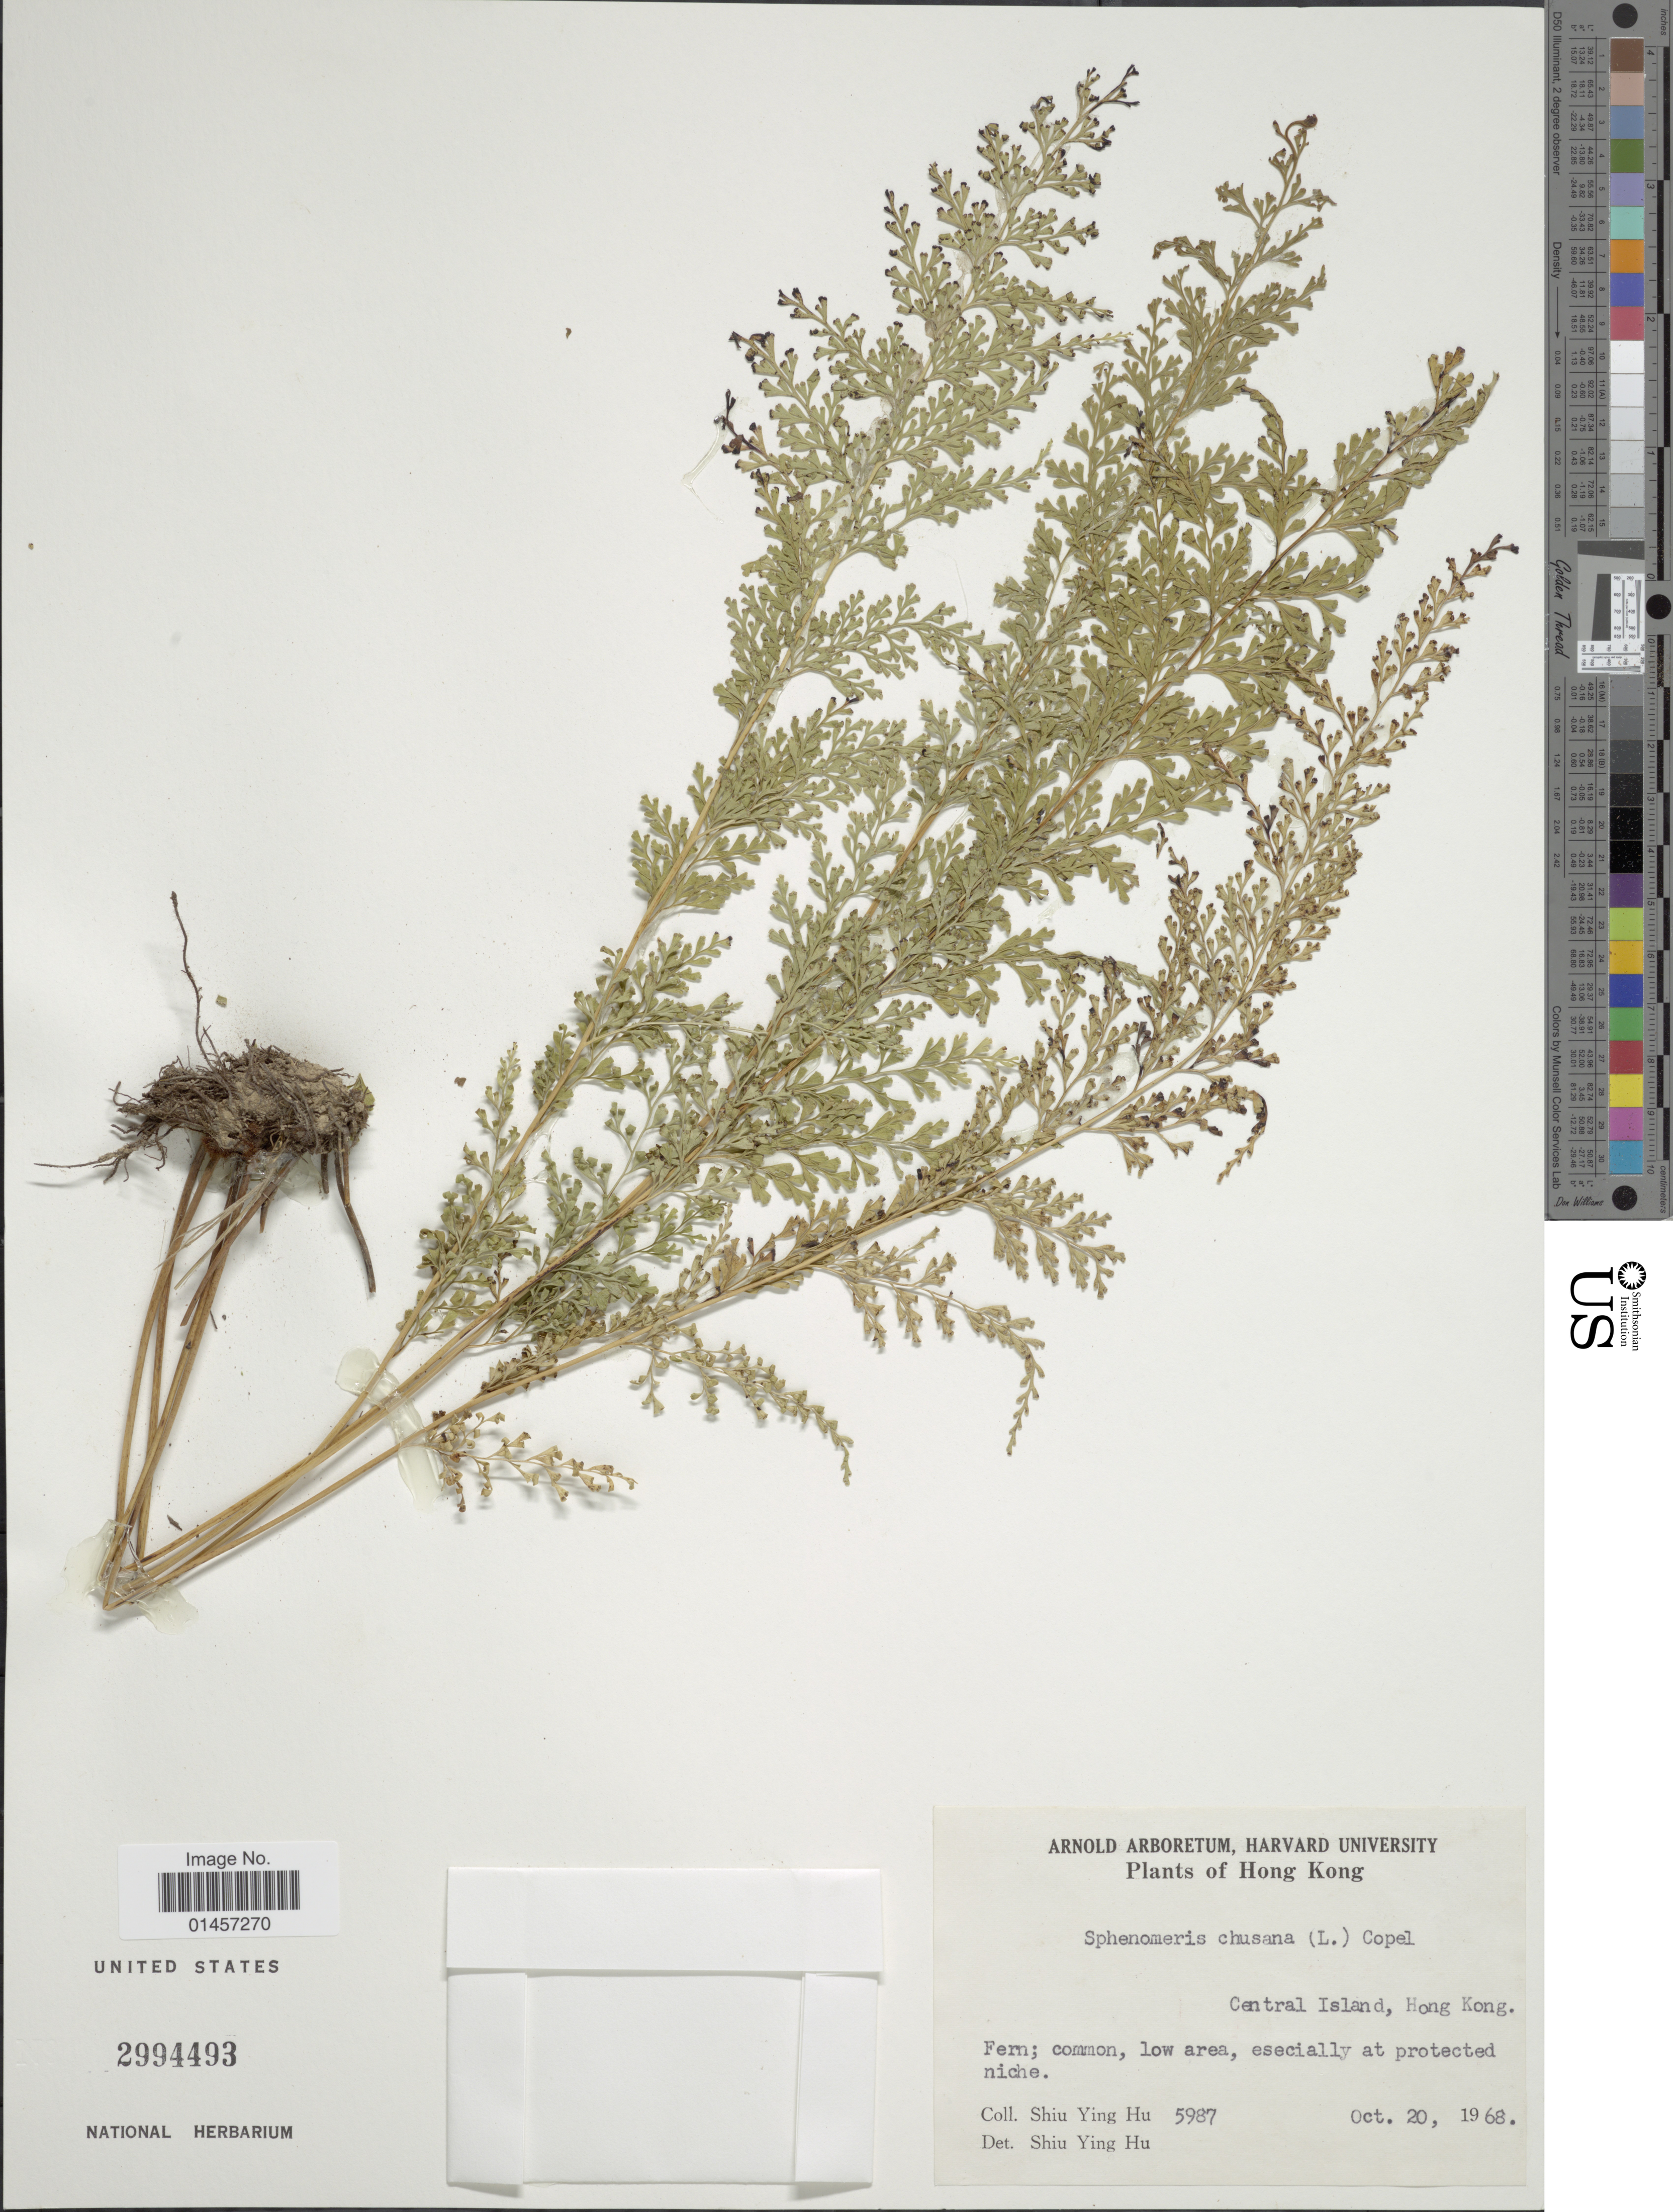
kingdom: Plantae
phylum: Tracheophyta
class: Polypodiopsida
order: Polypodiales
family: Lindsaeaceae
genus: Sphenomeris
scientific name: Sphenomeris chinensis var. chinensis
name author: (L.) Maxon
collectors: S. Y. Hu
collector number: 5987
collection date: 1968-10-20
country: China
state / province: Hong Kong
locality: Hong Kong, Central Island, HOng Kong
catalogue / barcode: US 2994493